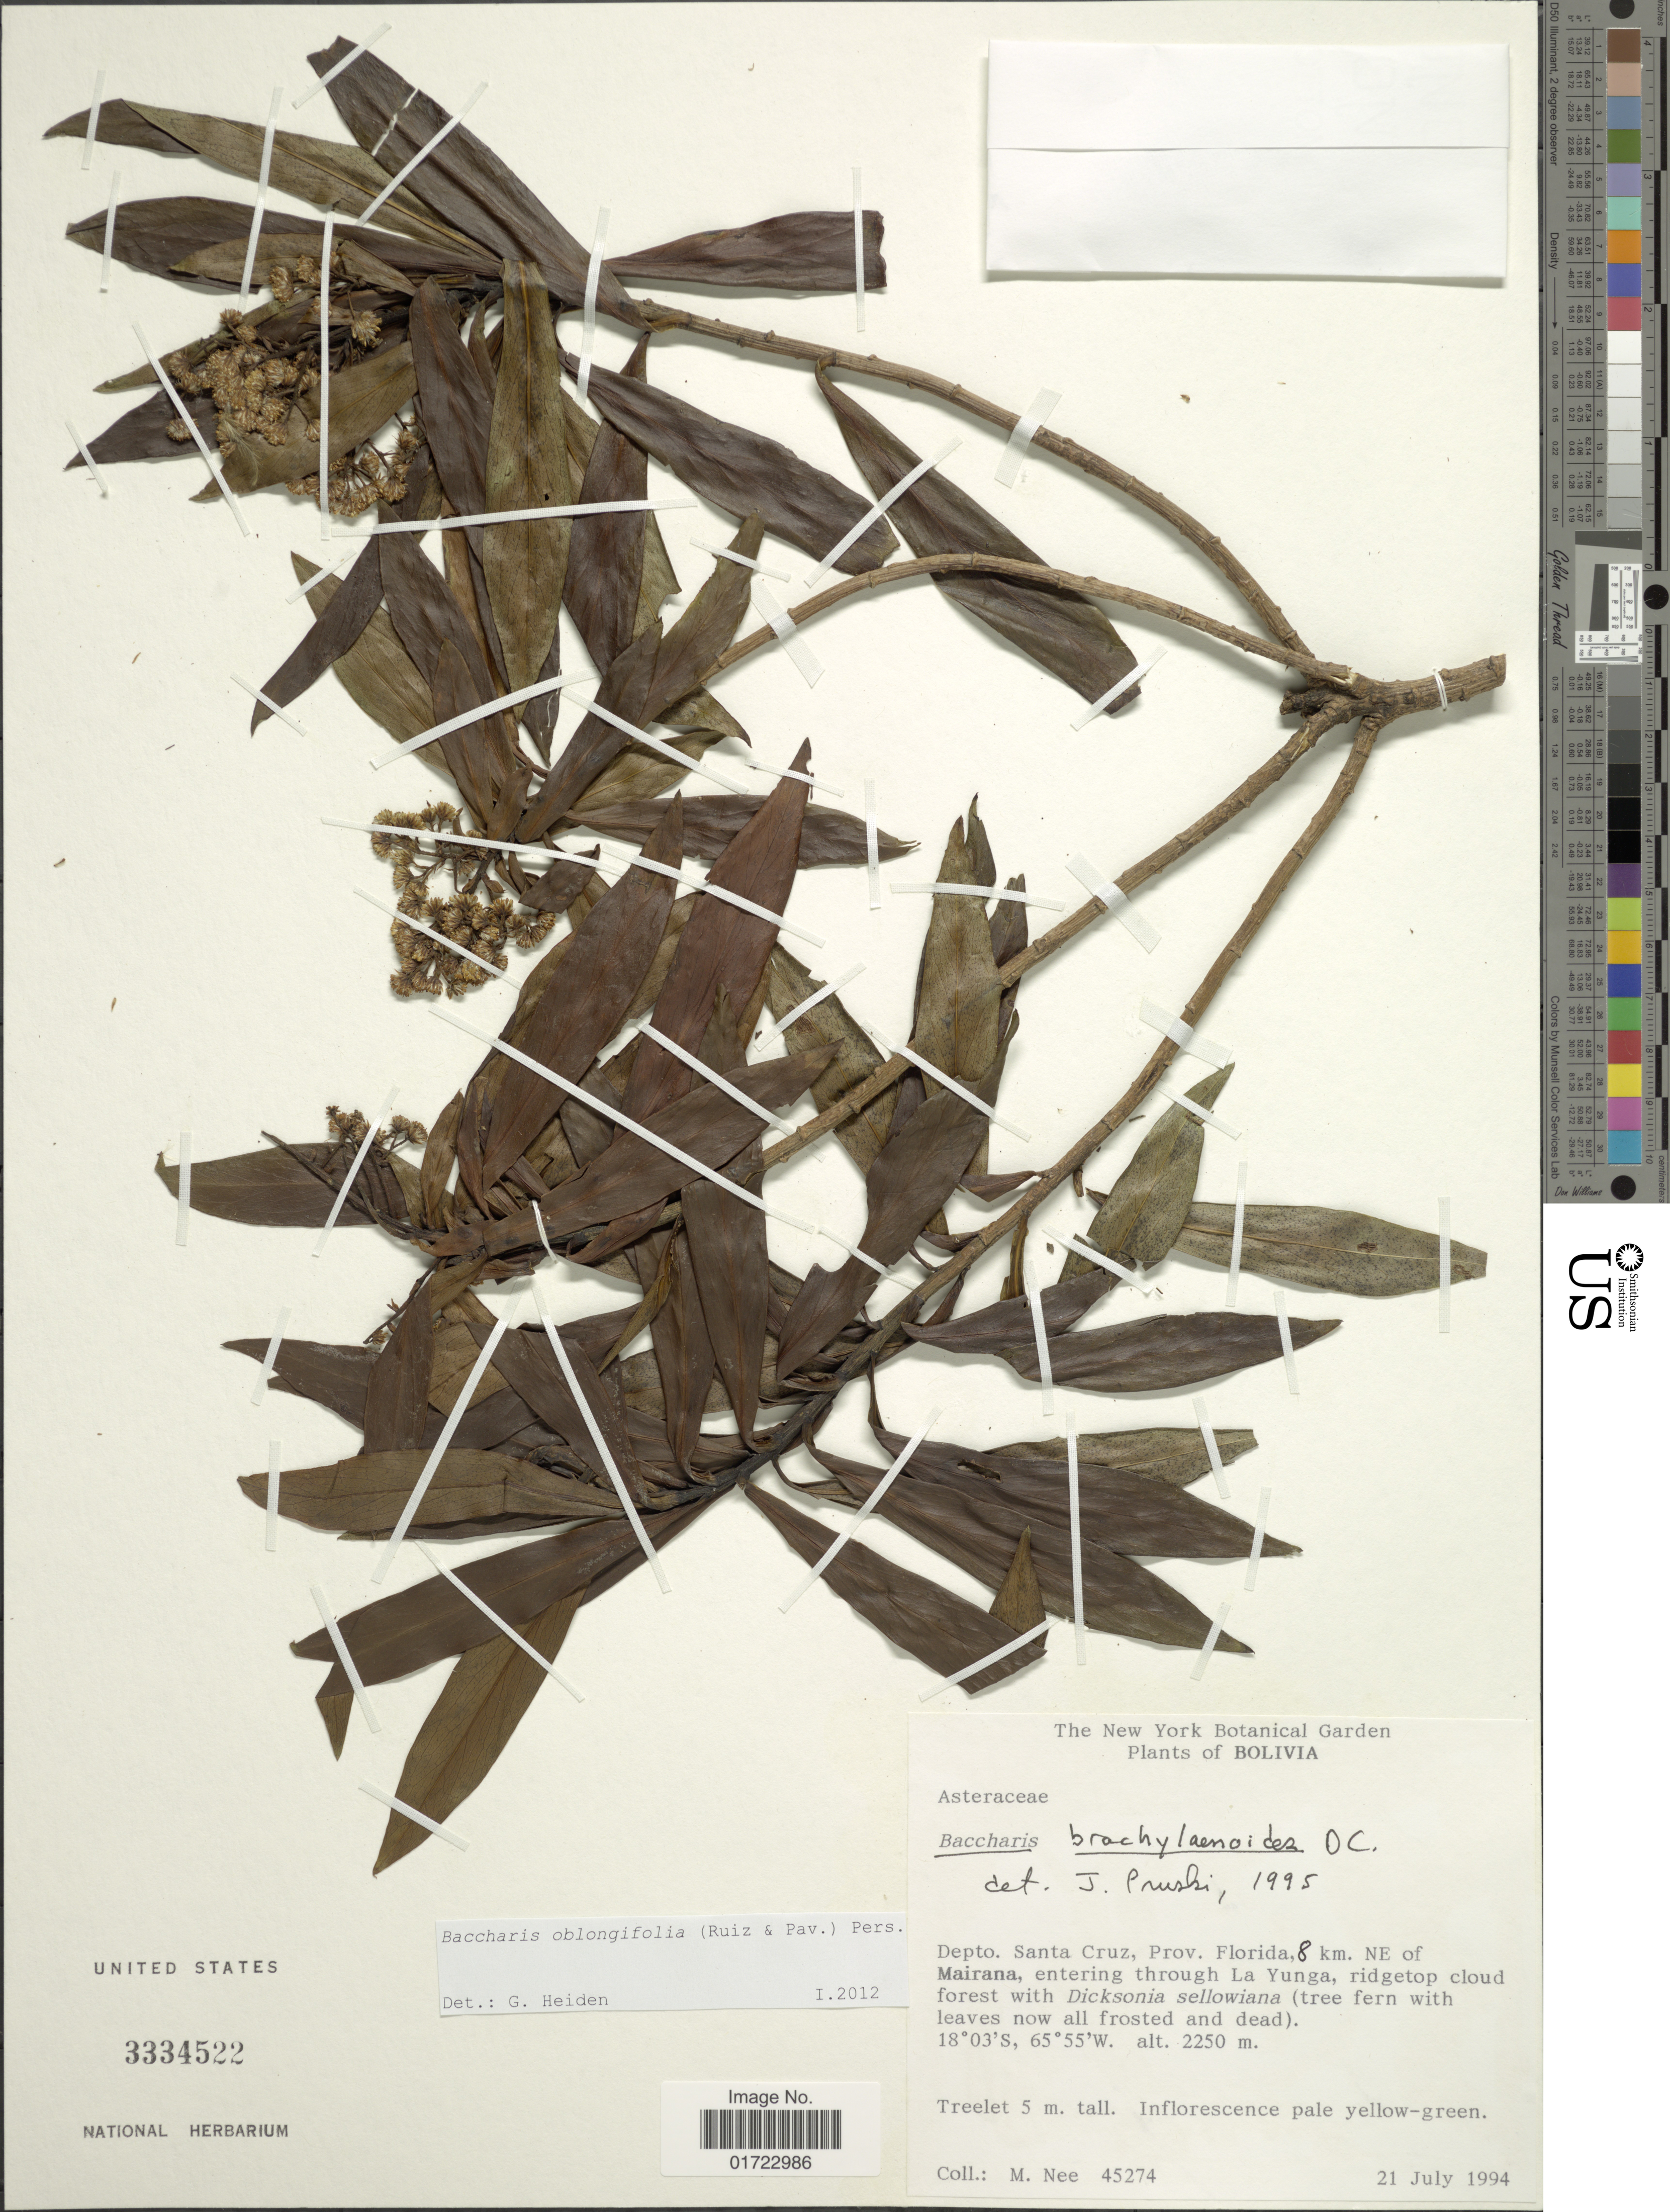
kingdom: Plantae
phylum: Tracheophyta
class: Magnoliopsida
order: Asterales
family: Asteraceae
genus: Baccharis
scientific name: Baccharis oblongifolia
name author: (Ruiz & Pav.) Pers.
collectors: M. Nee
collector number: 45274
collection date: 1994-07-21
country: Bolivia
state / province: Santa Cruz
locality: Prov. Florida, 8 km. NE of Mairana, entering through La Yunga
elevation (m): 2250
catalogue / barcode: US 3334522